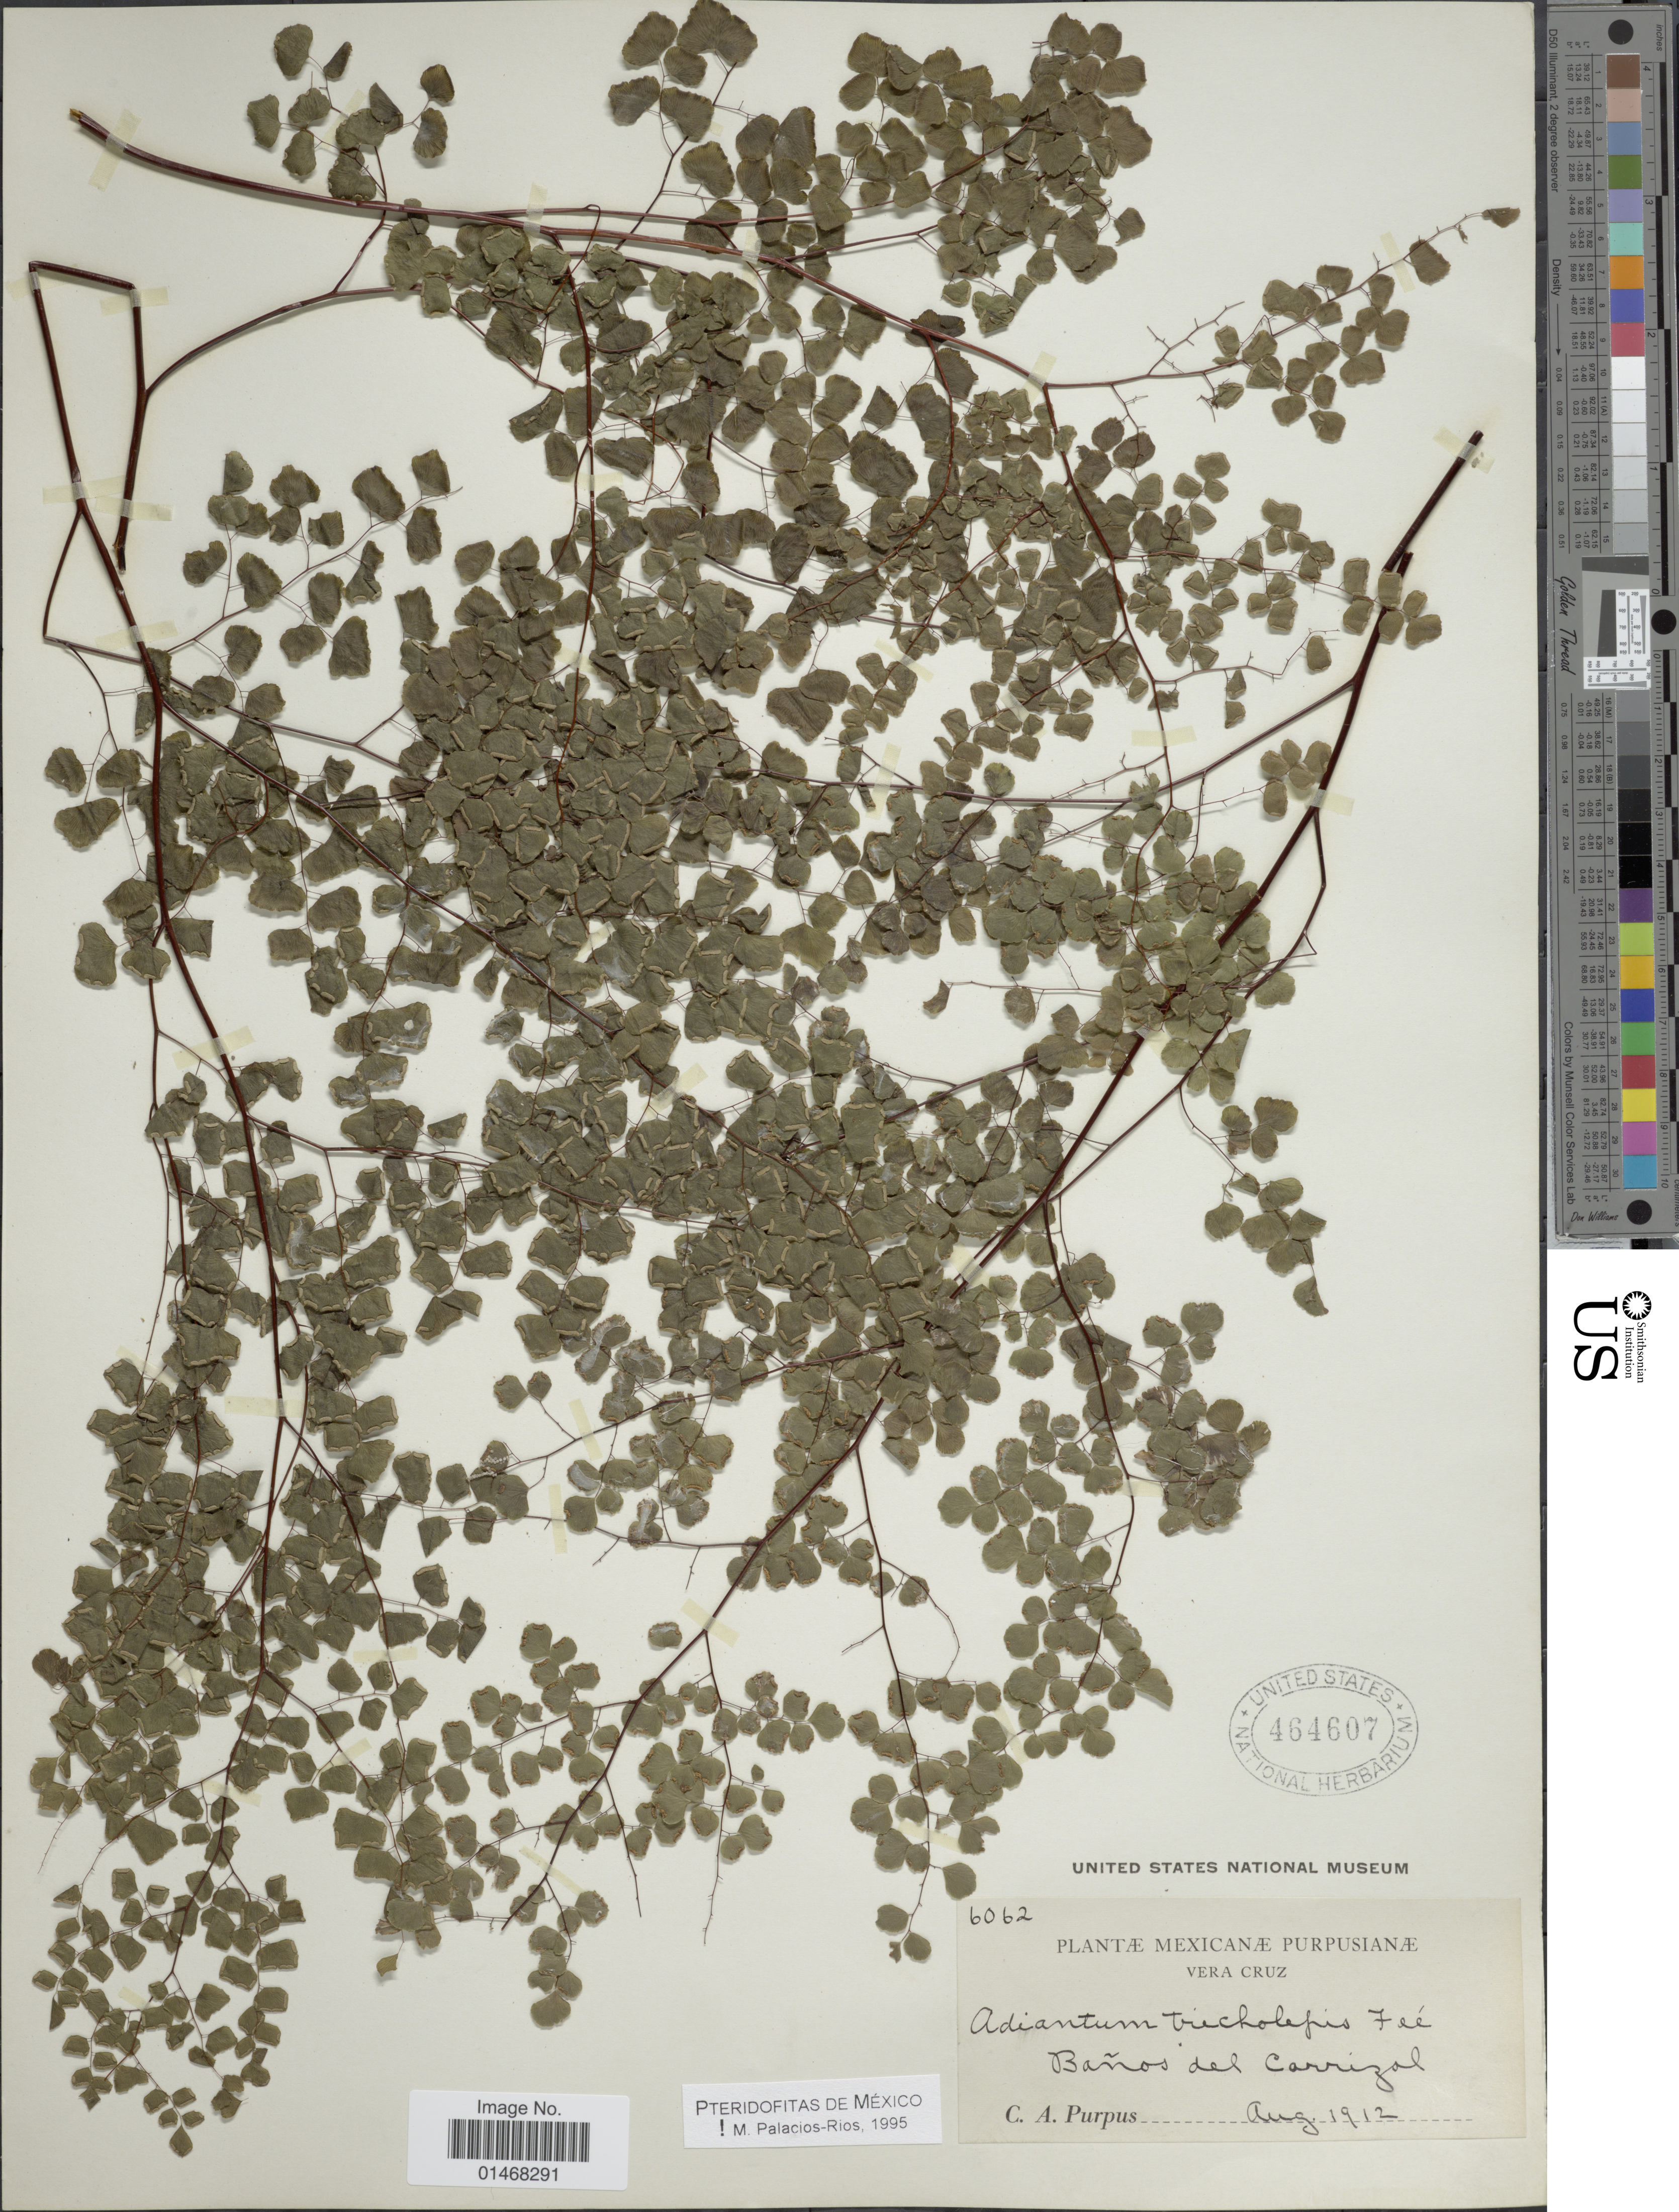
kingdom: Plantae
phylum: Tracheophyta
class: Polypodiopsida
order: Polypodiales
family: Pteridaceae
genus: Adiantum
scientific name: Adiantum tricholepis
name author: Fée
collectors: C. A. Purpus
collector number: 6062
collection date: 1912-08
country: Mexico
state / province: Veracruz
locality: Vera Cruz, Baños del Carrizal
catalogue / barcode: US 464607